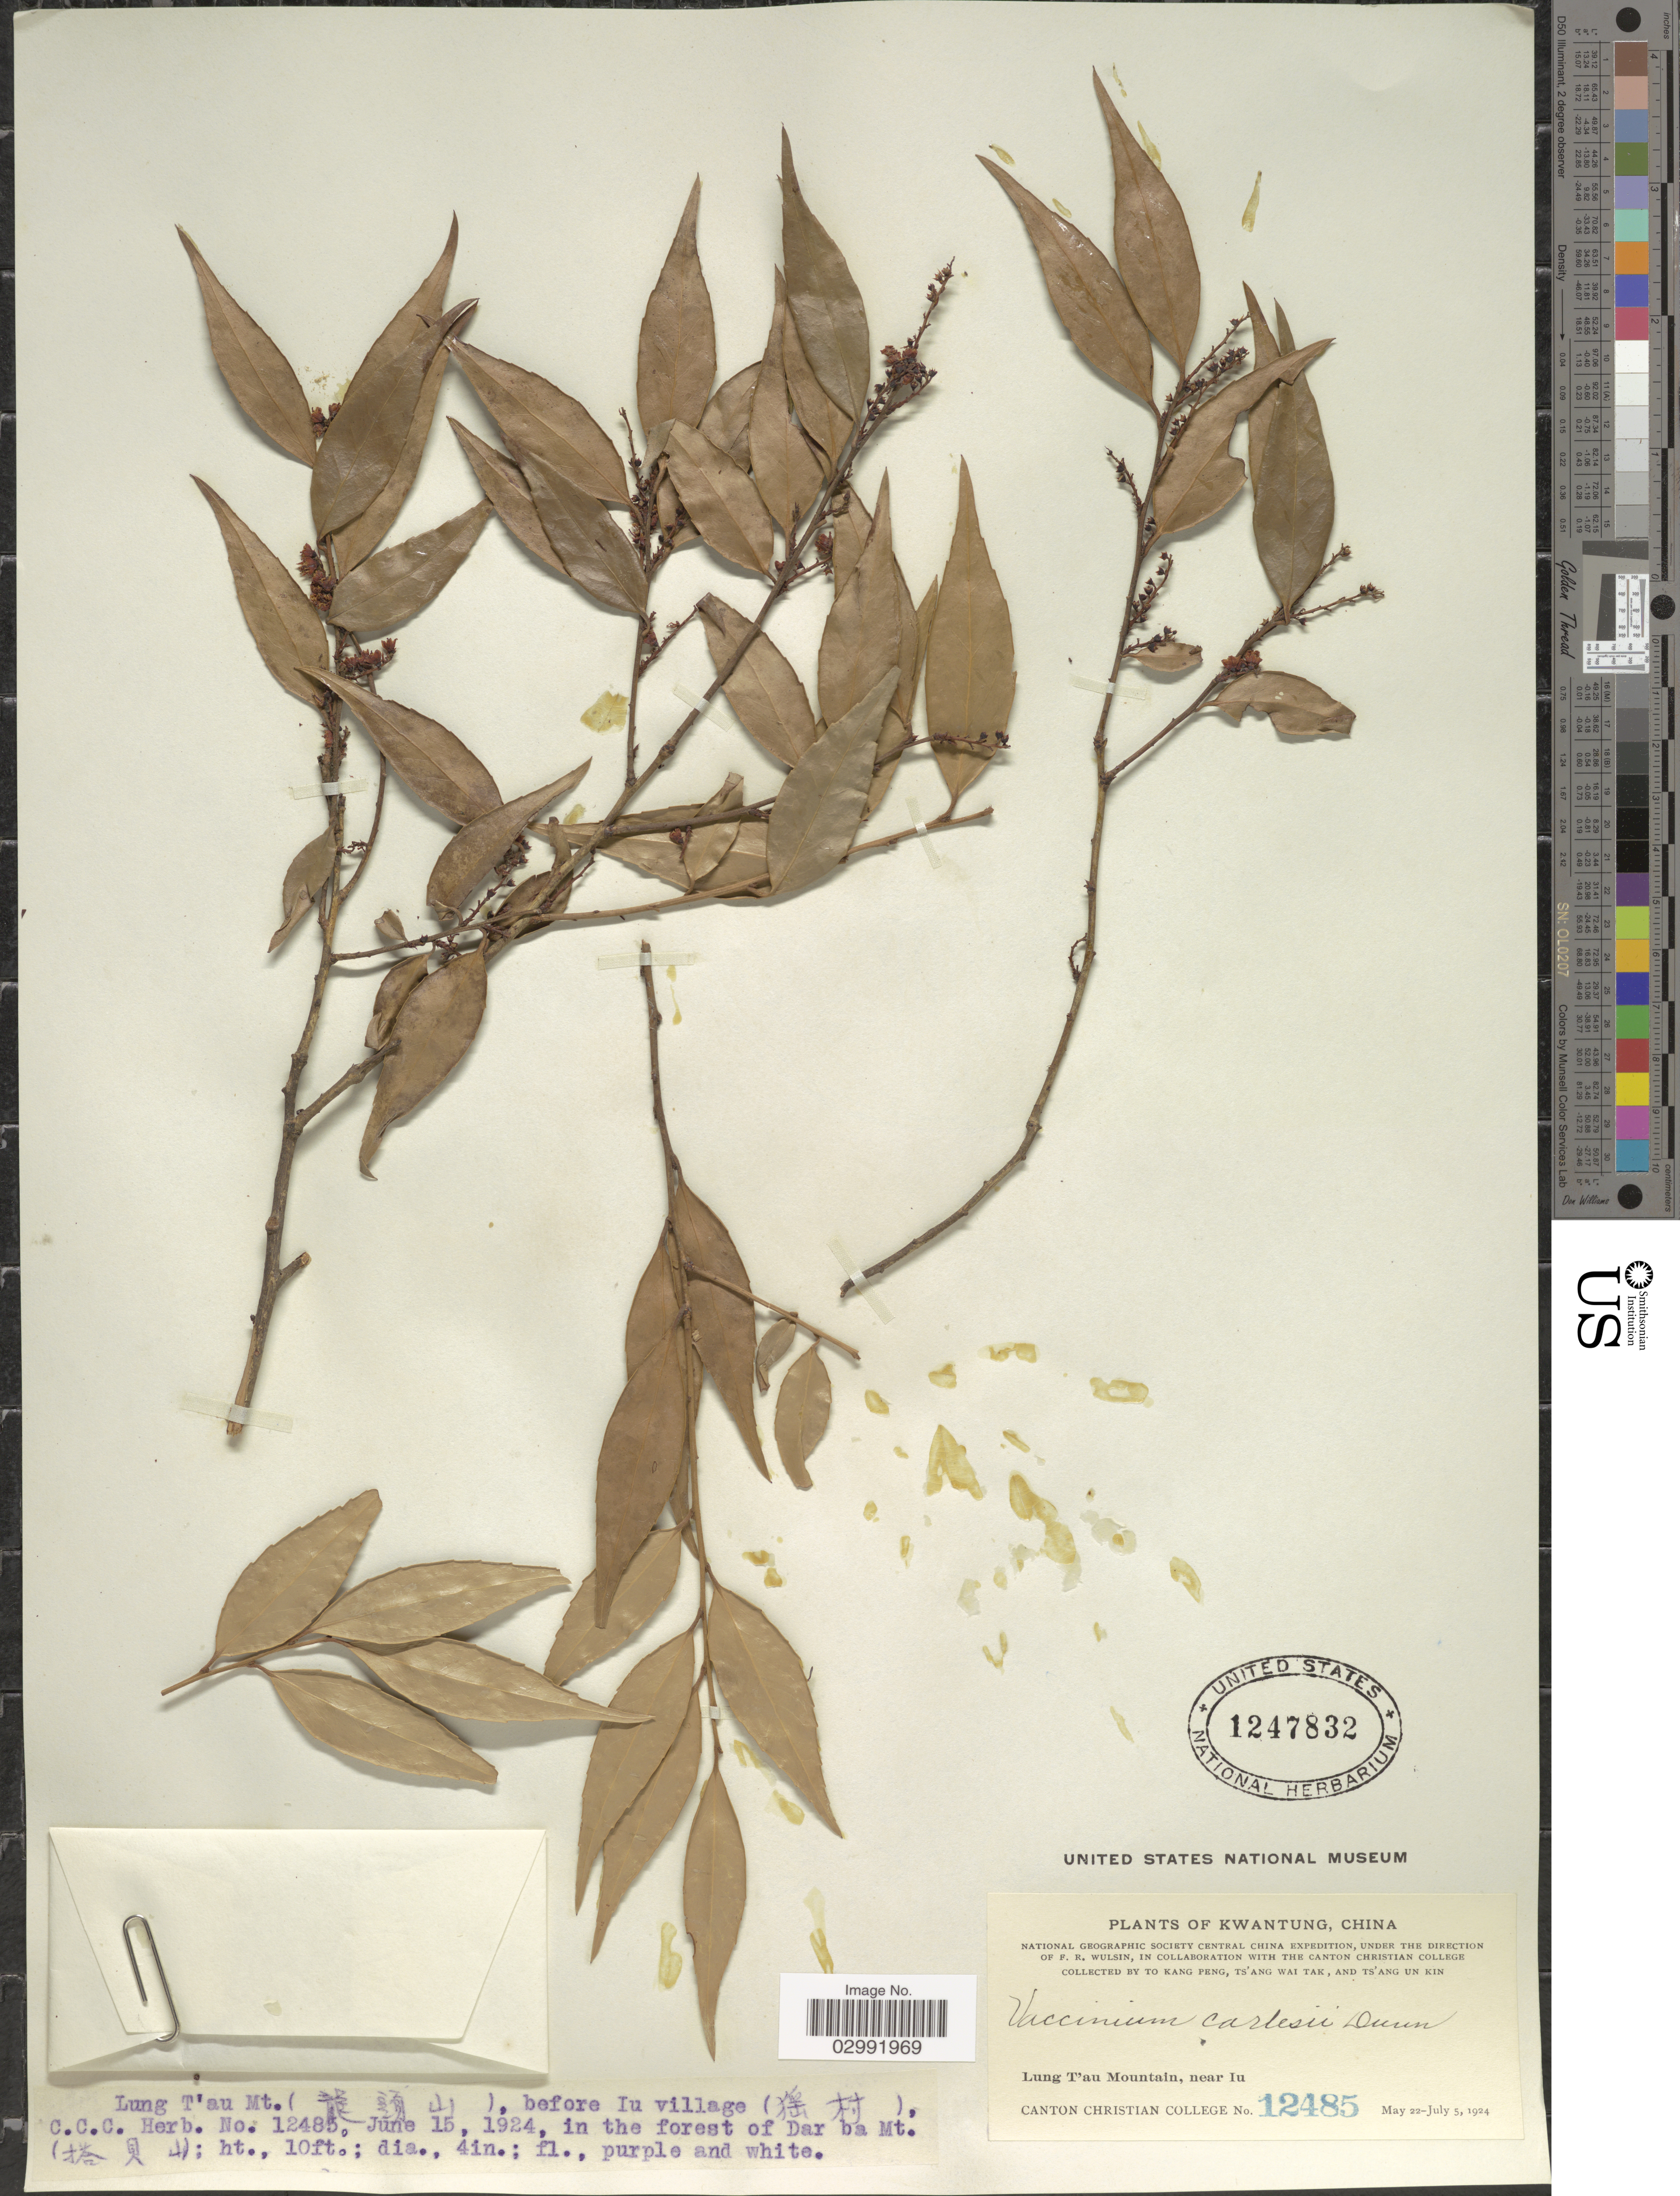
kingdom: Plantae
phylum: Tracheophyta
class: Magnoliopsida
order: Ericales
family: Ericaceae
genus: Vaccinium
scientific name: Vaccinium carlesii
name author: Dunn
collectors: Canton Christian College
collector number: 12485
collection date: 1924-06-15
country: China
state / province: Guangdong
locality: Kwangtung. Lung T'au Mountain, near Iu. In the forest of Dar ba Mt.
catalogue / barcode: US 1247832